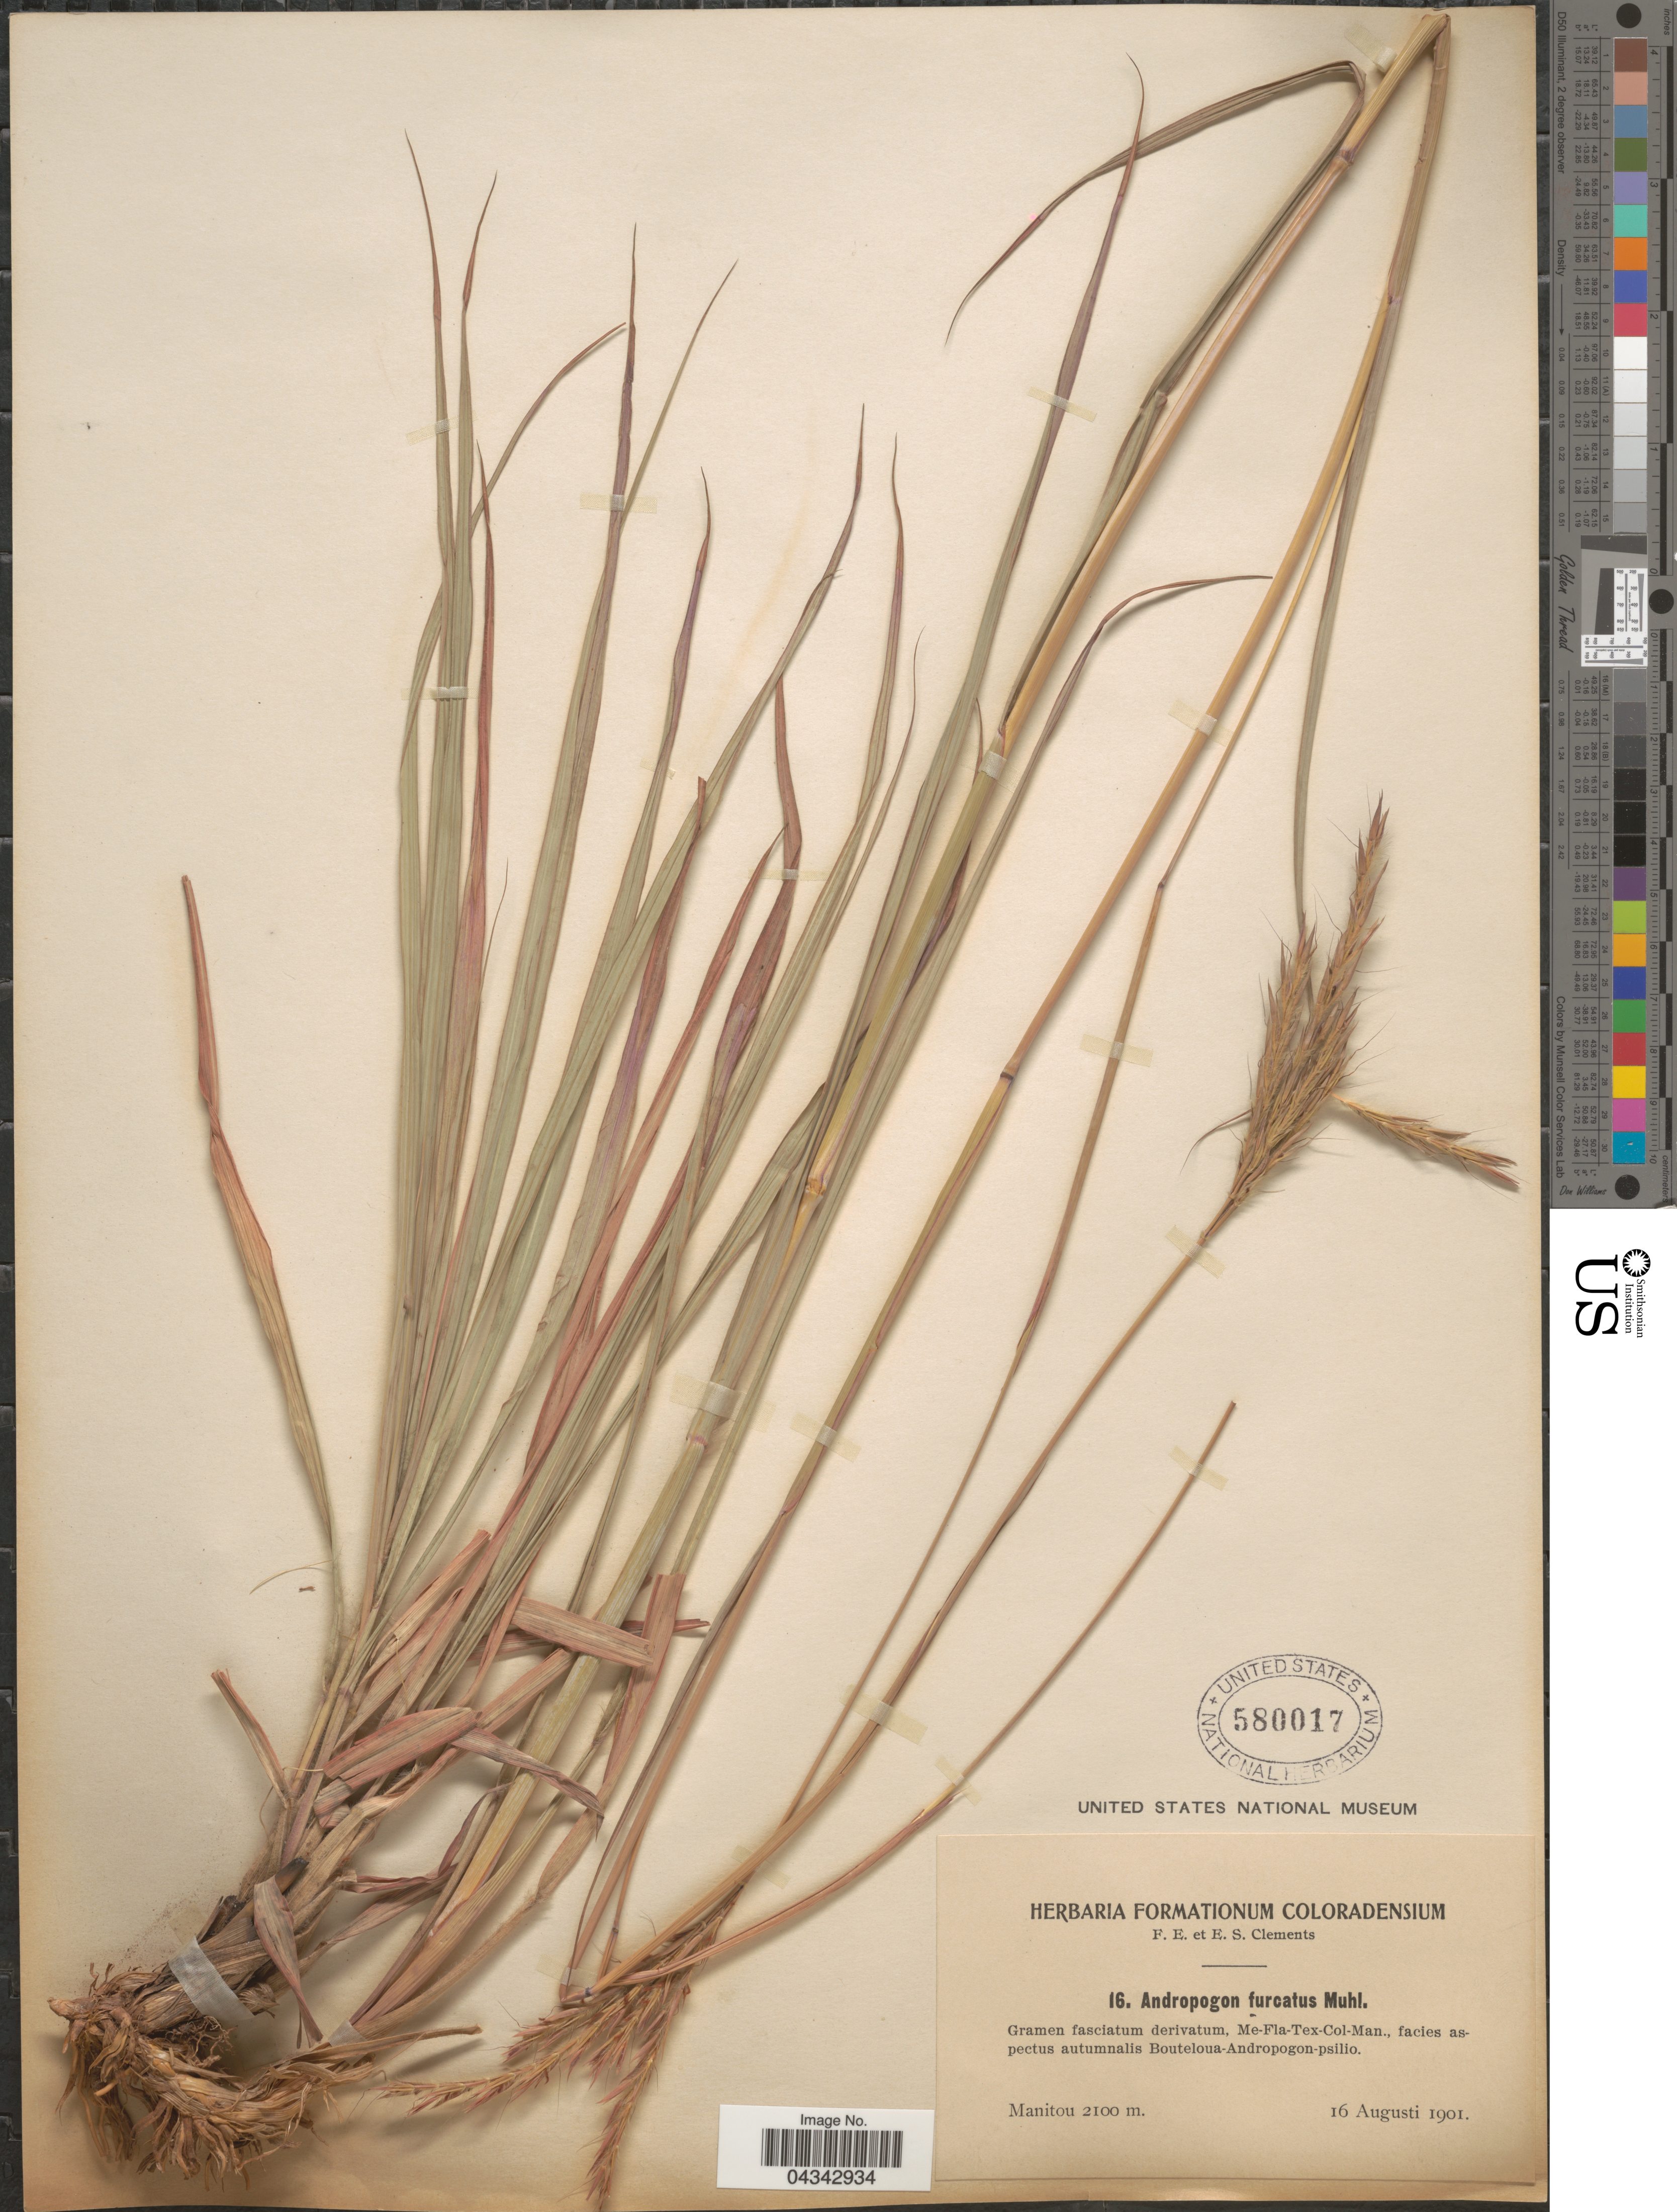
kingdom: Plantae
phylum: Tracheophyta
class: Liliopsida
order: Poales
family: Poaceae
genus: Andropogon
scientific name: Andropogon gerardii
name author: Vitman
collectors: F. E. Clements & E. S. Clements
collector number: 16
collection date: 1901-08-16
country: United States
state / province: Colorado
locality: Manitou.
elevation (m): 2100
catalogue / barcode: US 580017